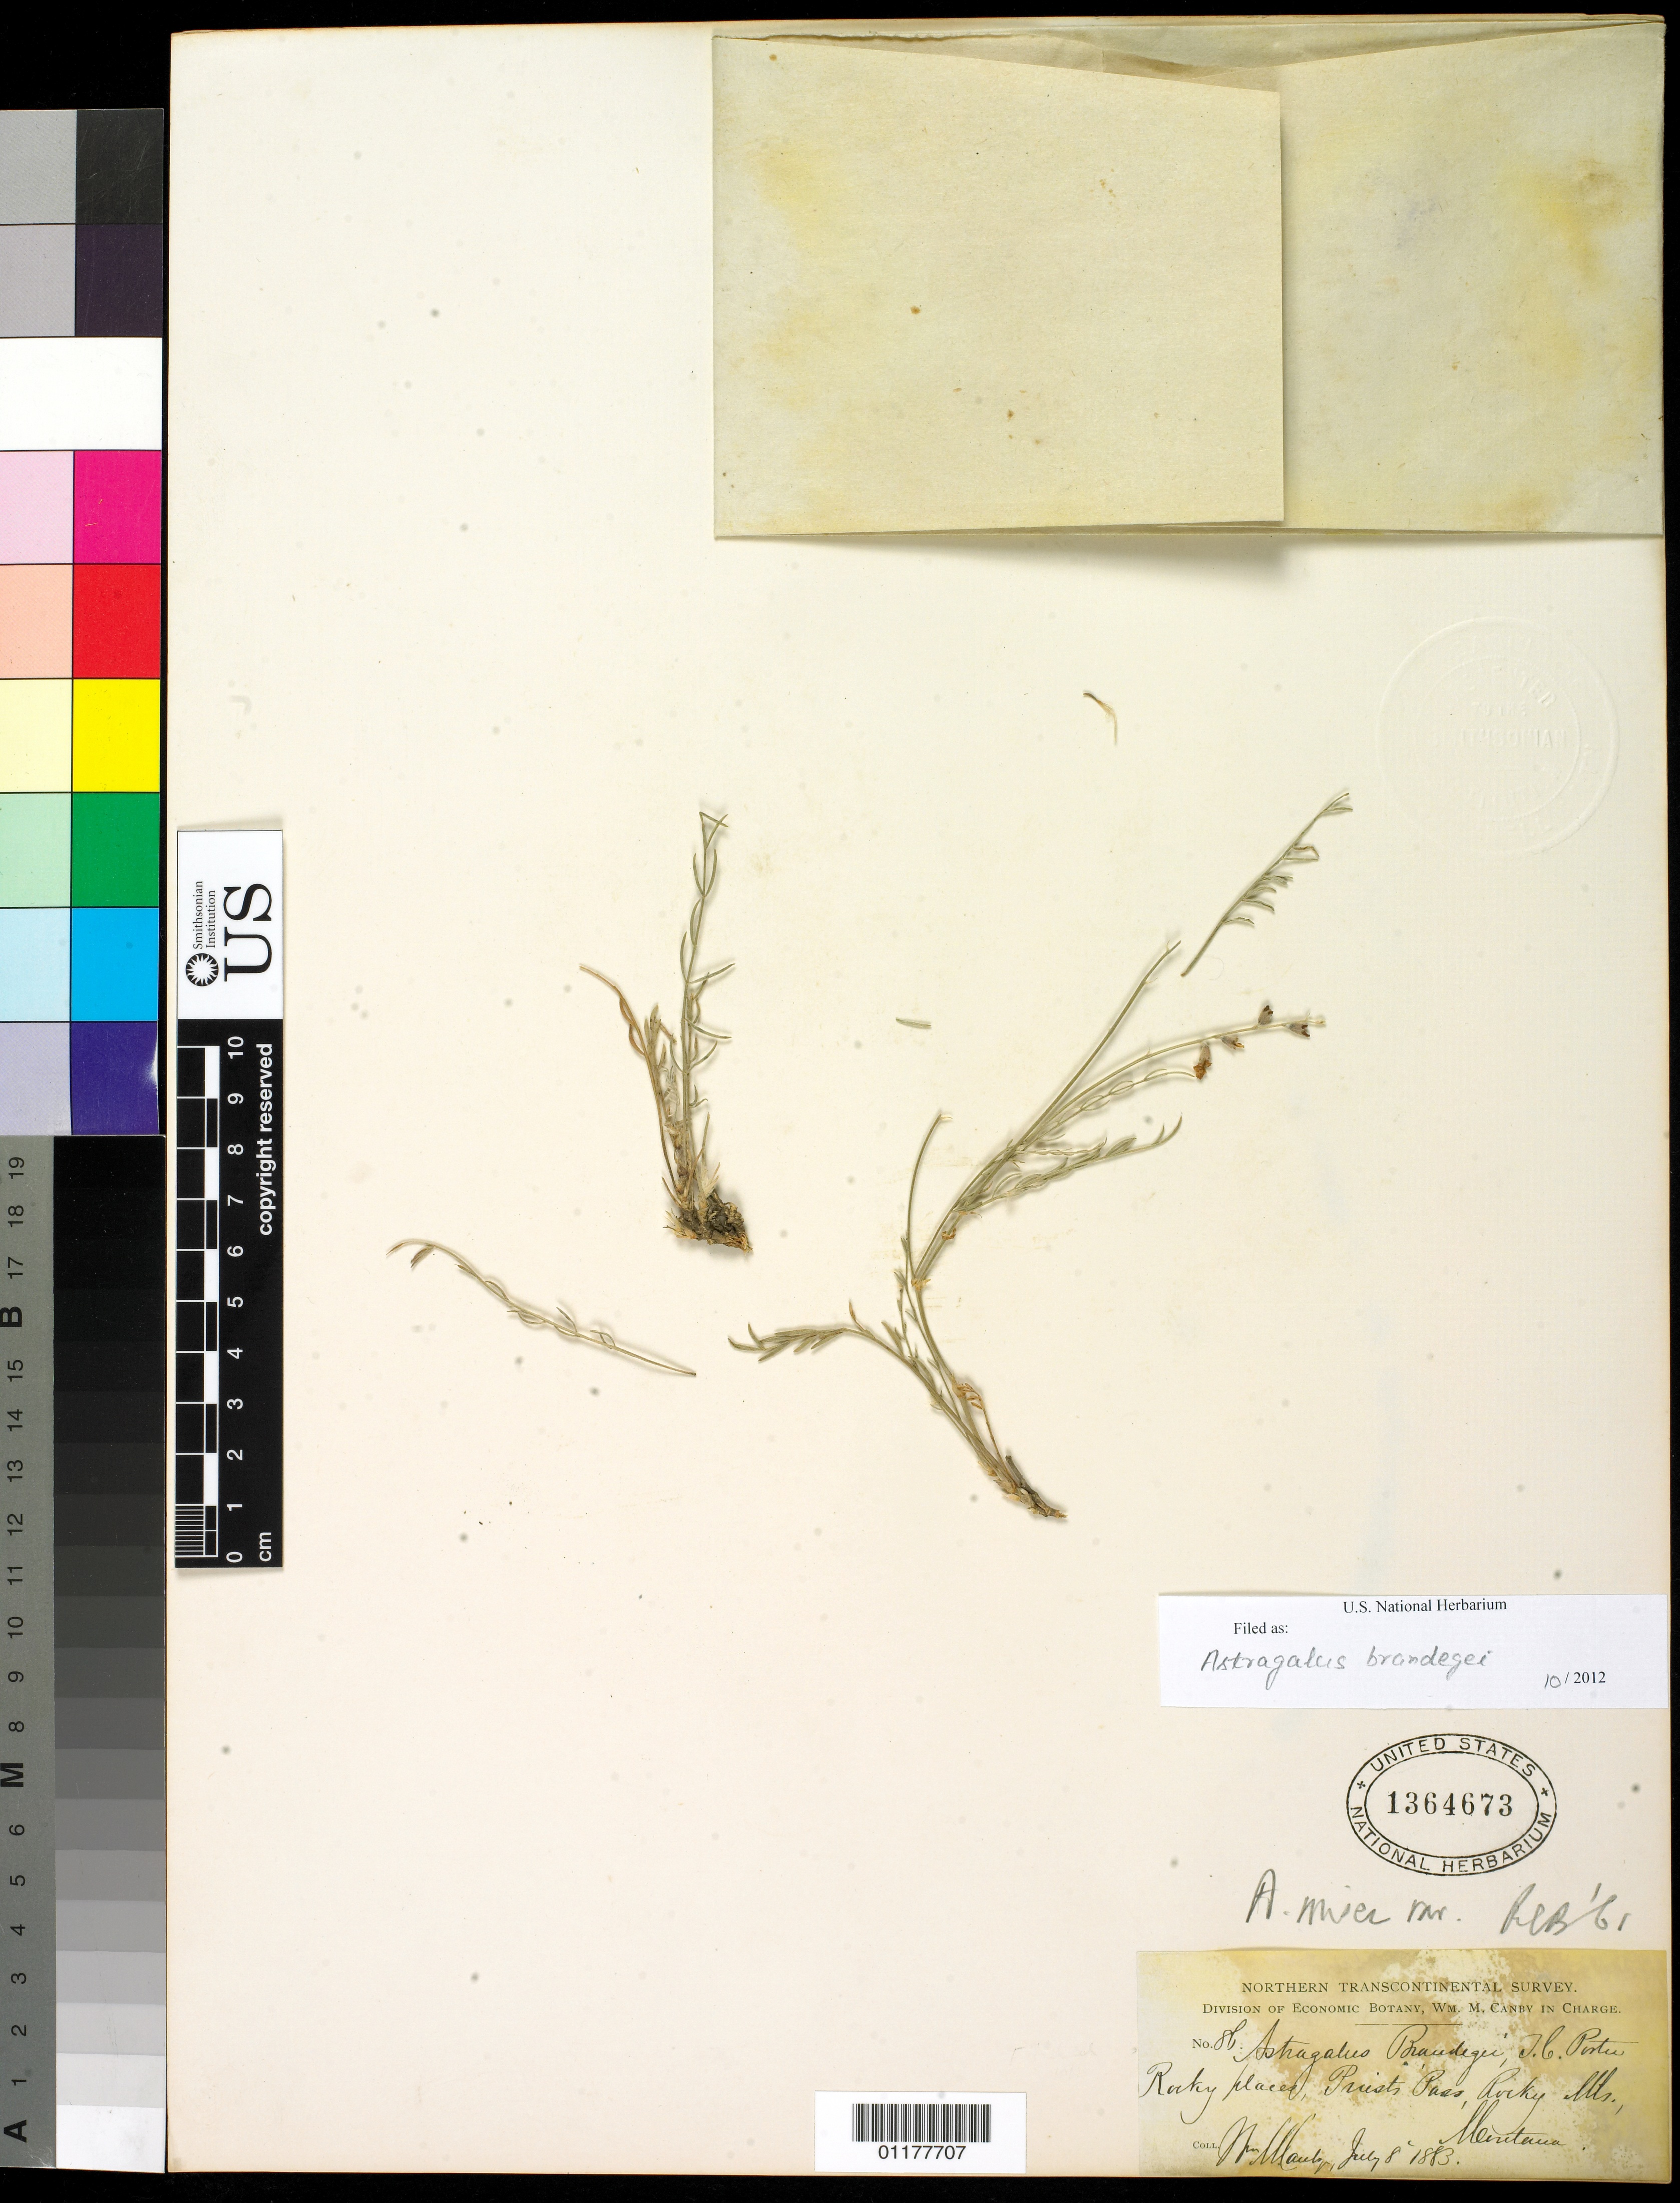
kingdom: Plantae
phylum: Tracheophyta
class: Magnoliopsida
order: Fabales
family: Fabaceae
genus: Astragalus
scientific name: Astragalus brandegei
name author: Porter ex A. Gray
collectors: W. M. Canby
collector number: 86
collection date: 1883-07-08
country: United States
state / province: Montana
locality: Near Priest Pass, Rocky Mts.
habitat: Rocky places.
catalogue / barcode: US 1364673